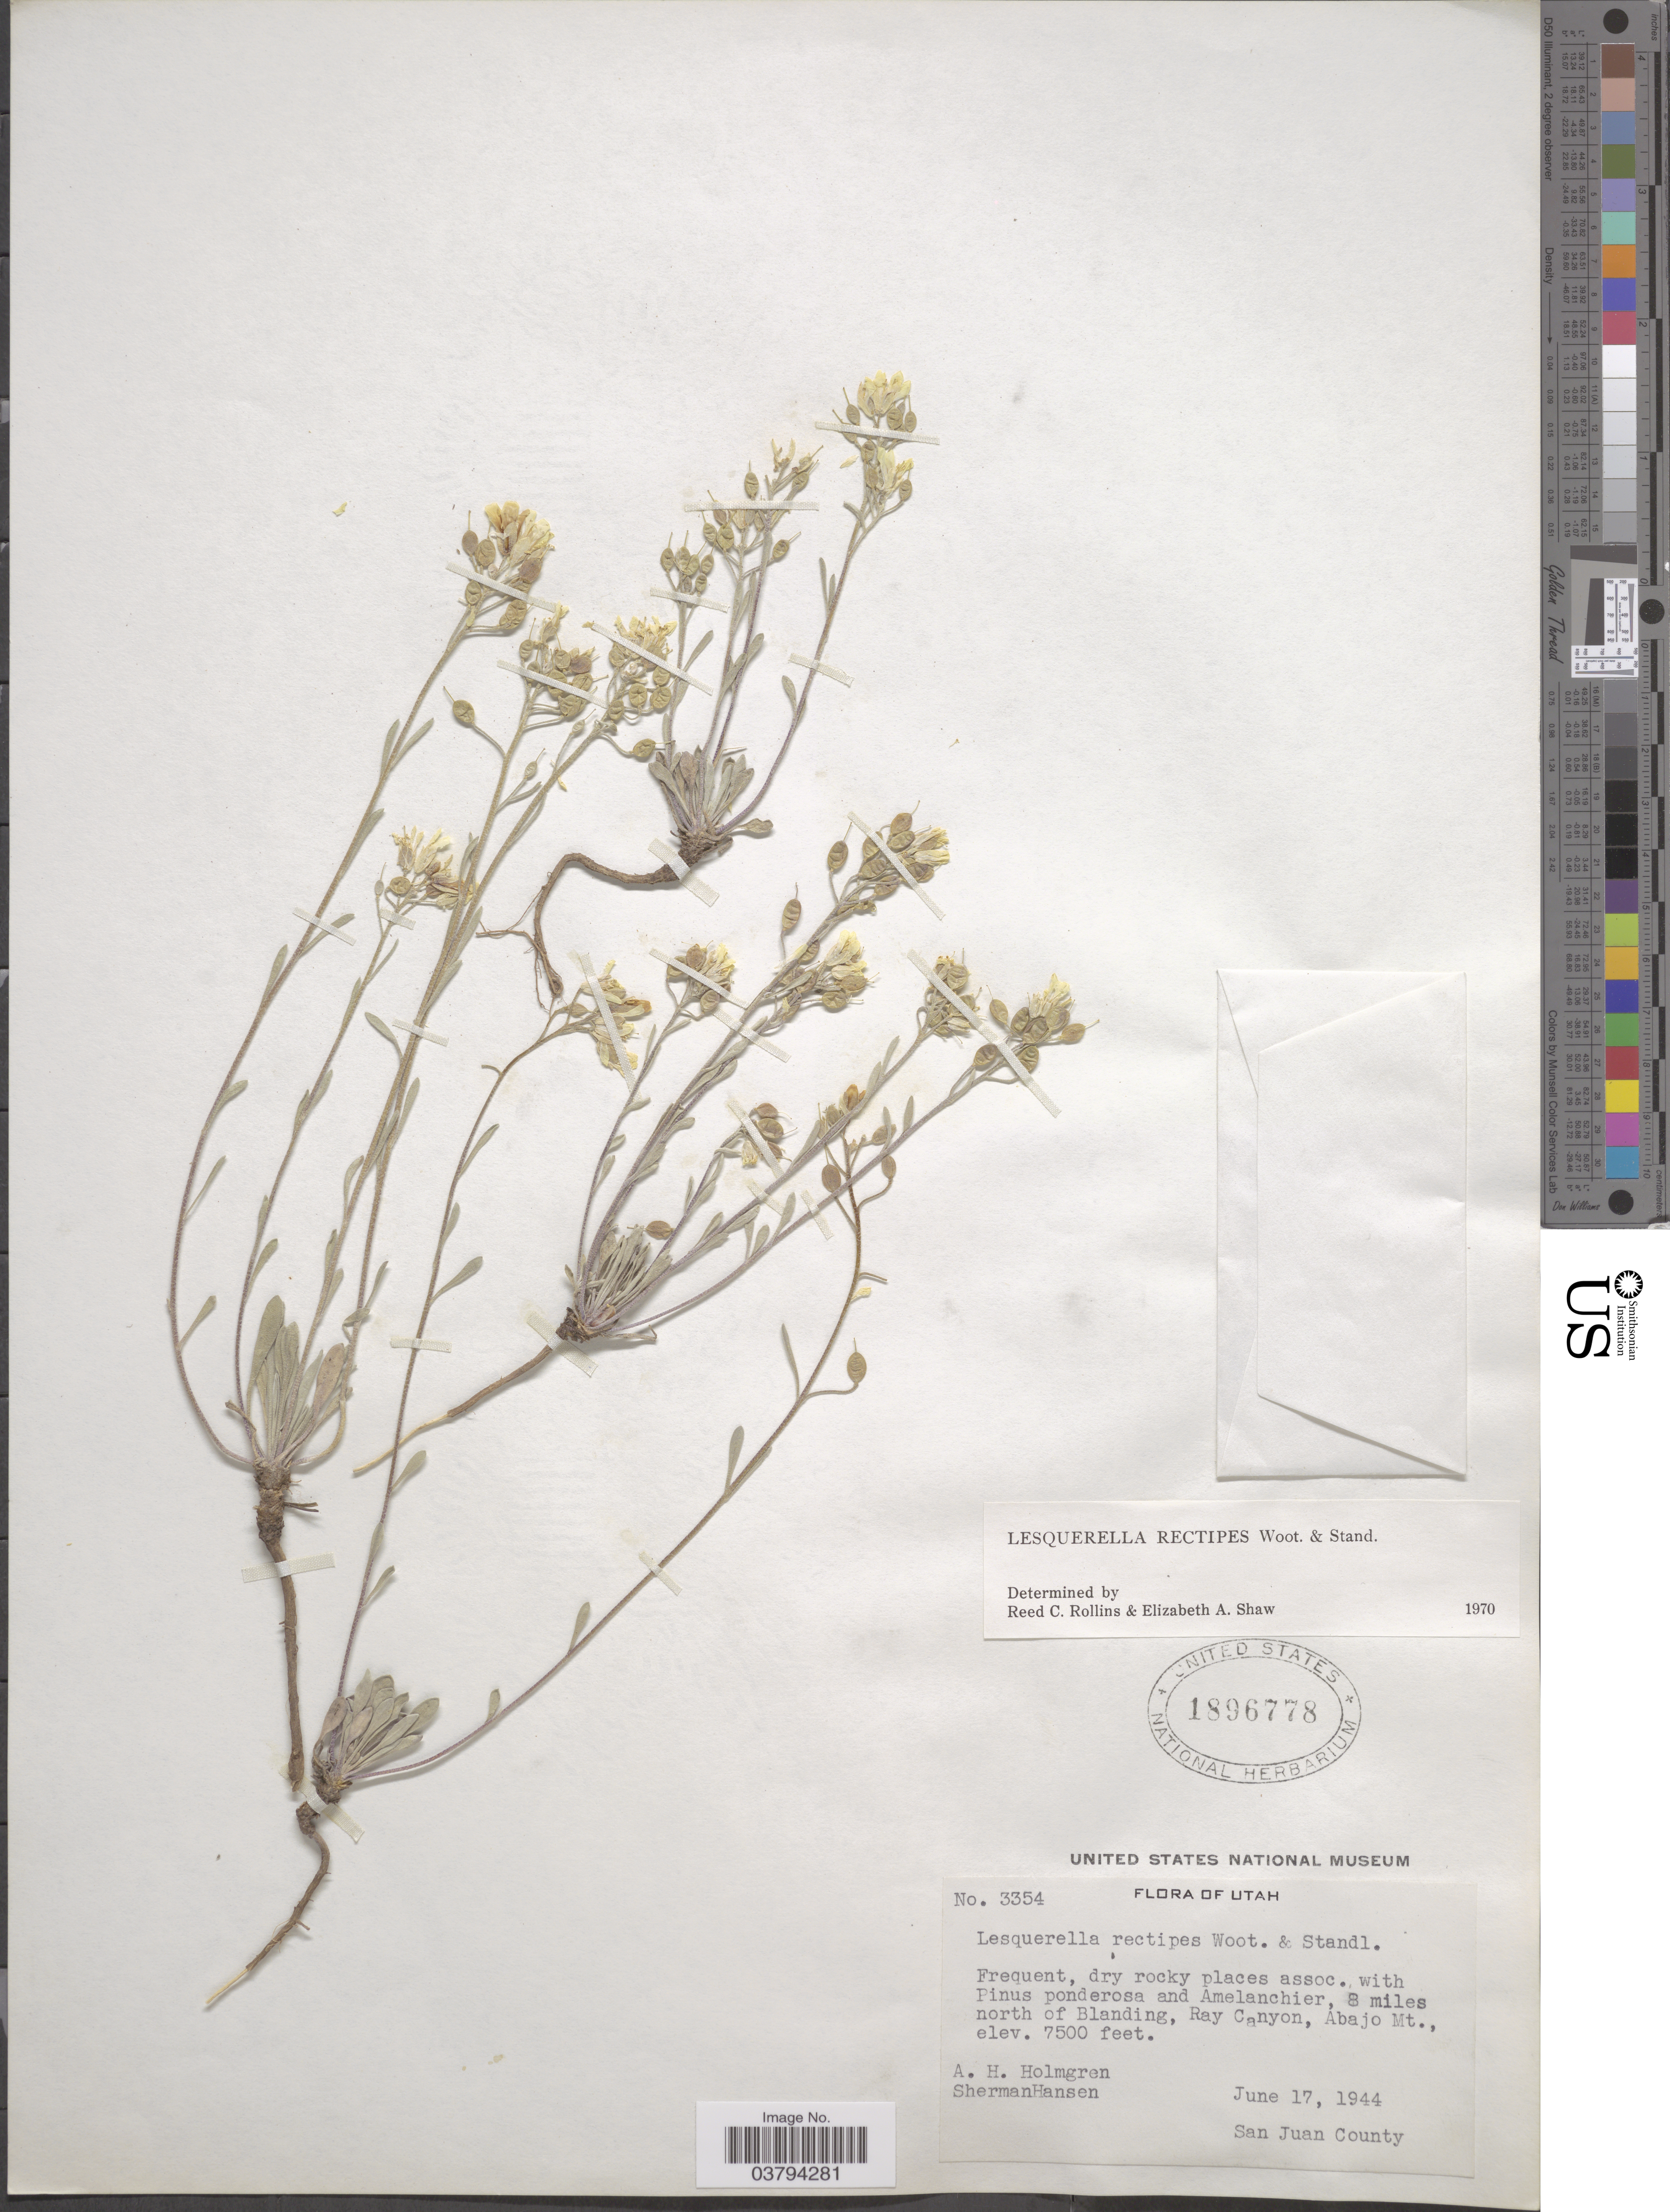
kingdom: Plantae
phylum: Tracheophyta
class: Magnoliopsida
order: Brassicales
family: Brassicaceae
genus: Lesquerella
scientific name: Lesquerella rectipes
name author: Wooton & Standl.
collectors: A. H. Holmgren & S. Hansen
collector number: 3354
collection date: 1944-06-17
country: United States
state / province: Utah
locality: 8 miles north of Blanding, Ray Canyon, Abajo Mt. San Juan County.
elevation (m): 2286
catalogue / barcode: US 1896778